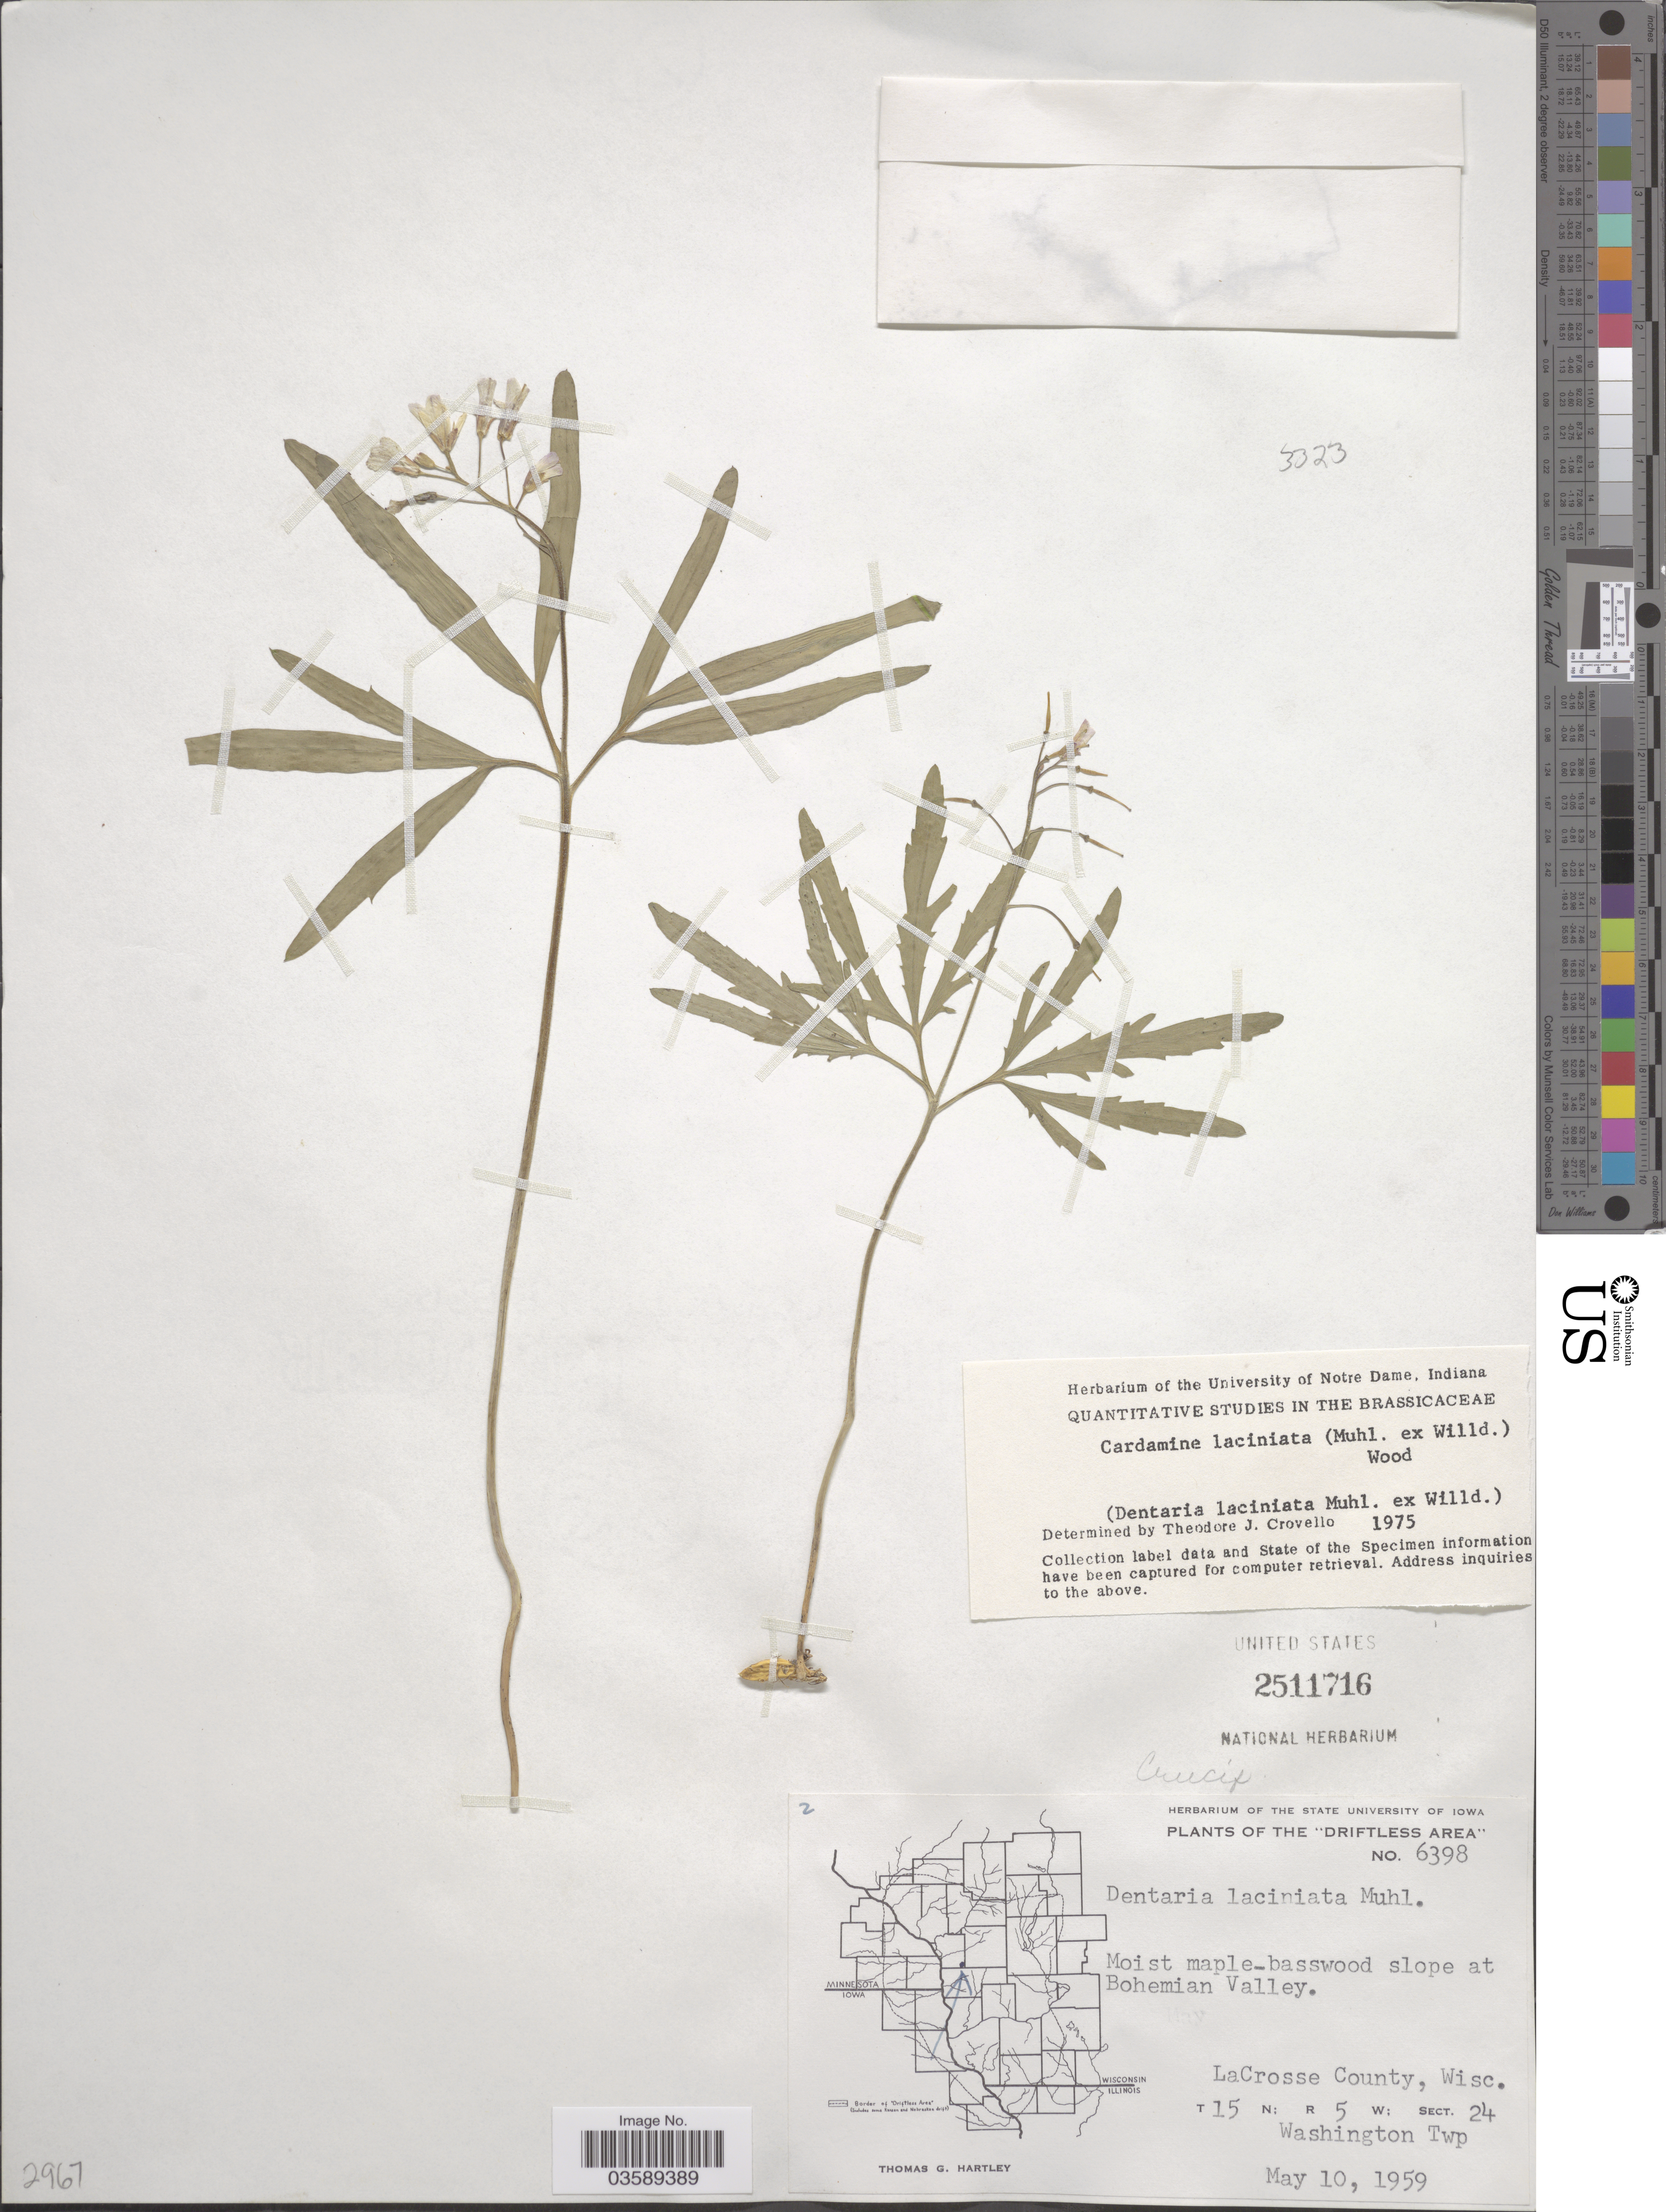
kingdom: Plantae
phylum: Tracheophyta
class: Magnoliopsida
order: Brassicales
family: Brassicaceae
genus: Cardamine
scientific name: Cardamine laciniata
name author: (Hook.) Steud.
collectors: T. G. Hartley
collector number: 6398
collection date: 1959-05-10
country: United States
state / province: Wisconsin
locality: Driftless Area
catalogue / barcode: US 2511716